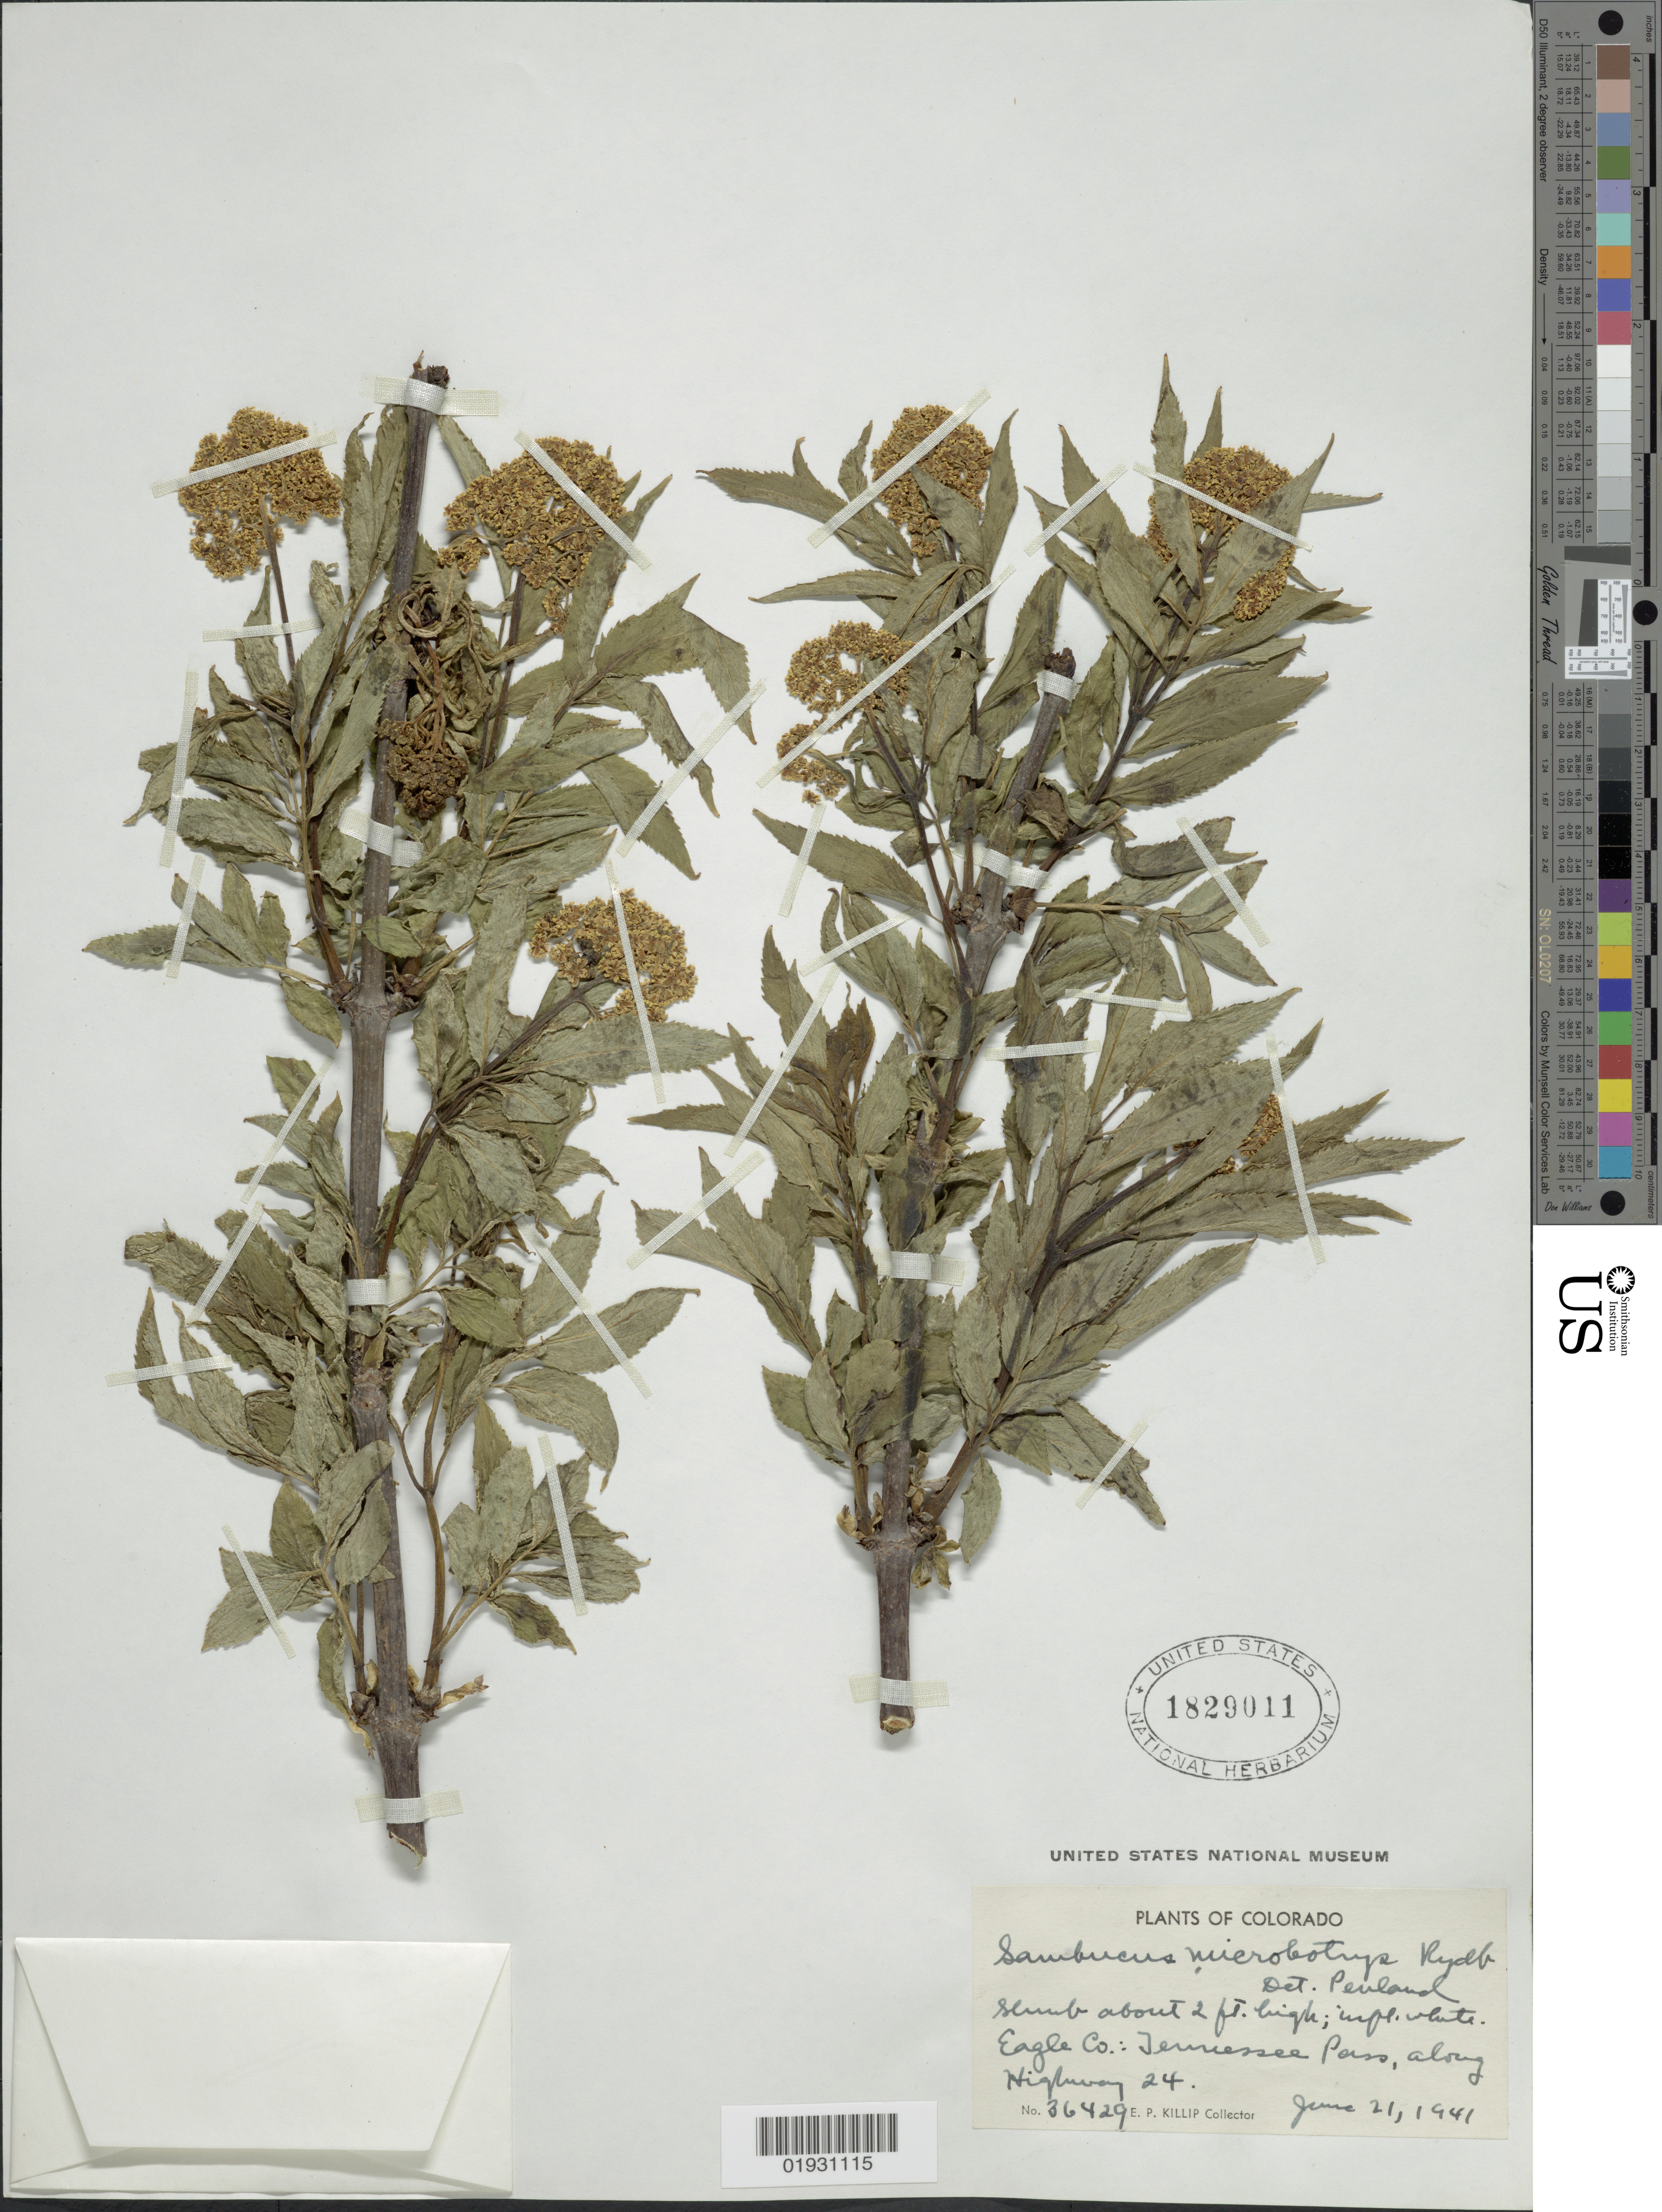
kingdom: Plantae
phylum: Tracheophyta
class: Magnoliopsida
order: Dipsacales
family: Viburnaceae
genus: Sambucus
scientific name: Sambucus microbotrys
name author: Rydb.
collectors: E. P. Killip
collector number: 36429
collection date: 1941-06-21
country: United States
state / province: Colorado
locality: Eagle Co.: Tennessee Pass, along Highway 24.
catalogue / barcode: US 1829011